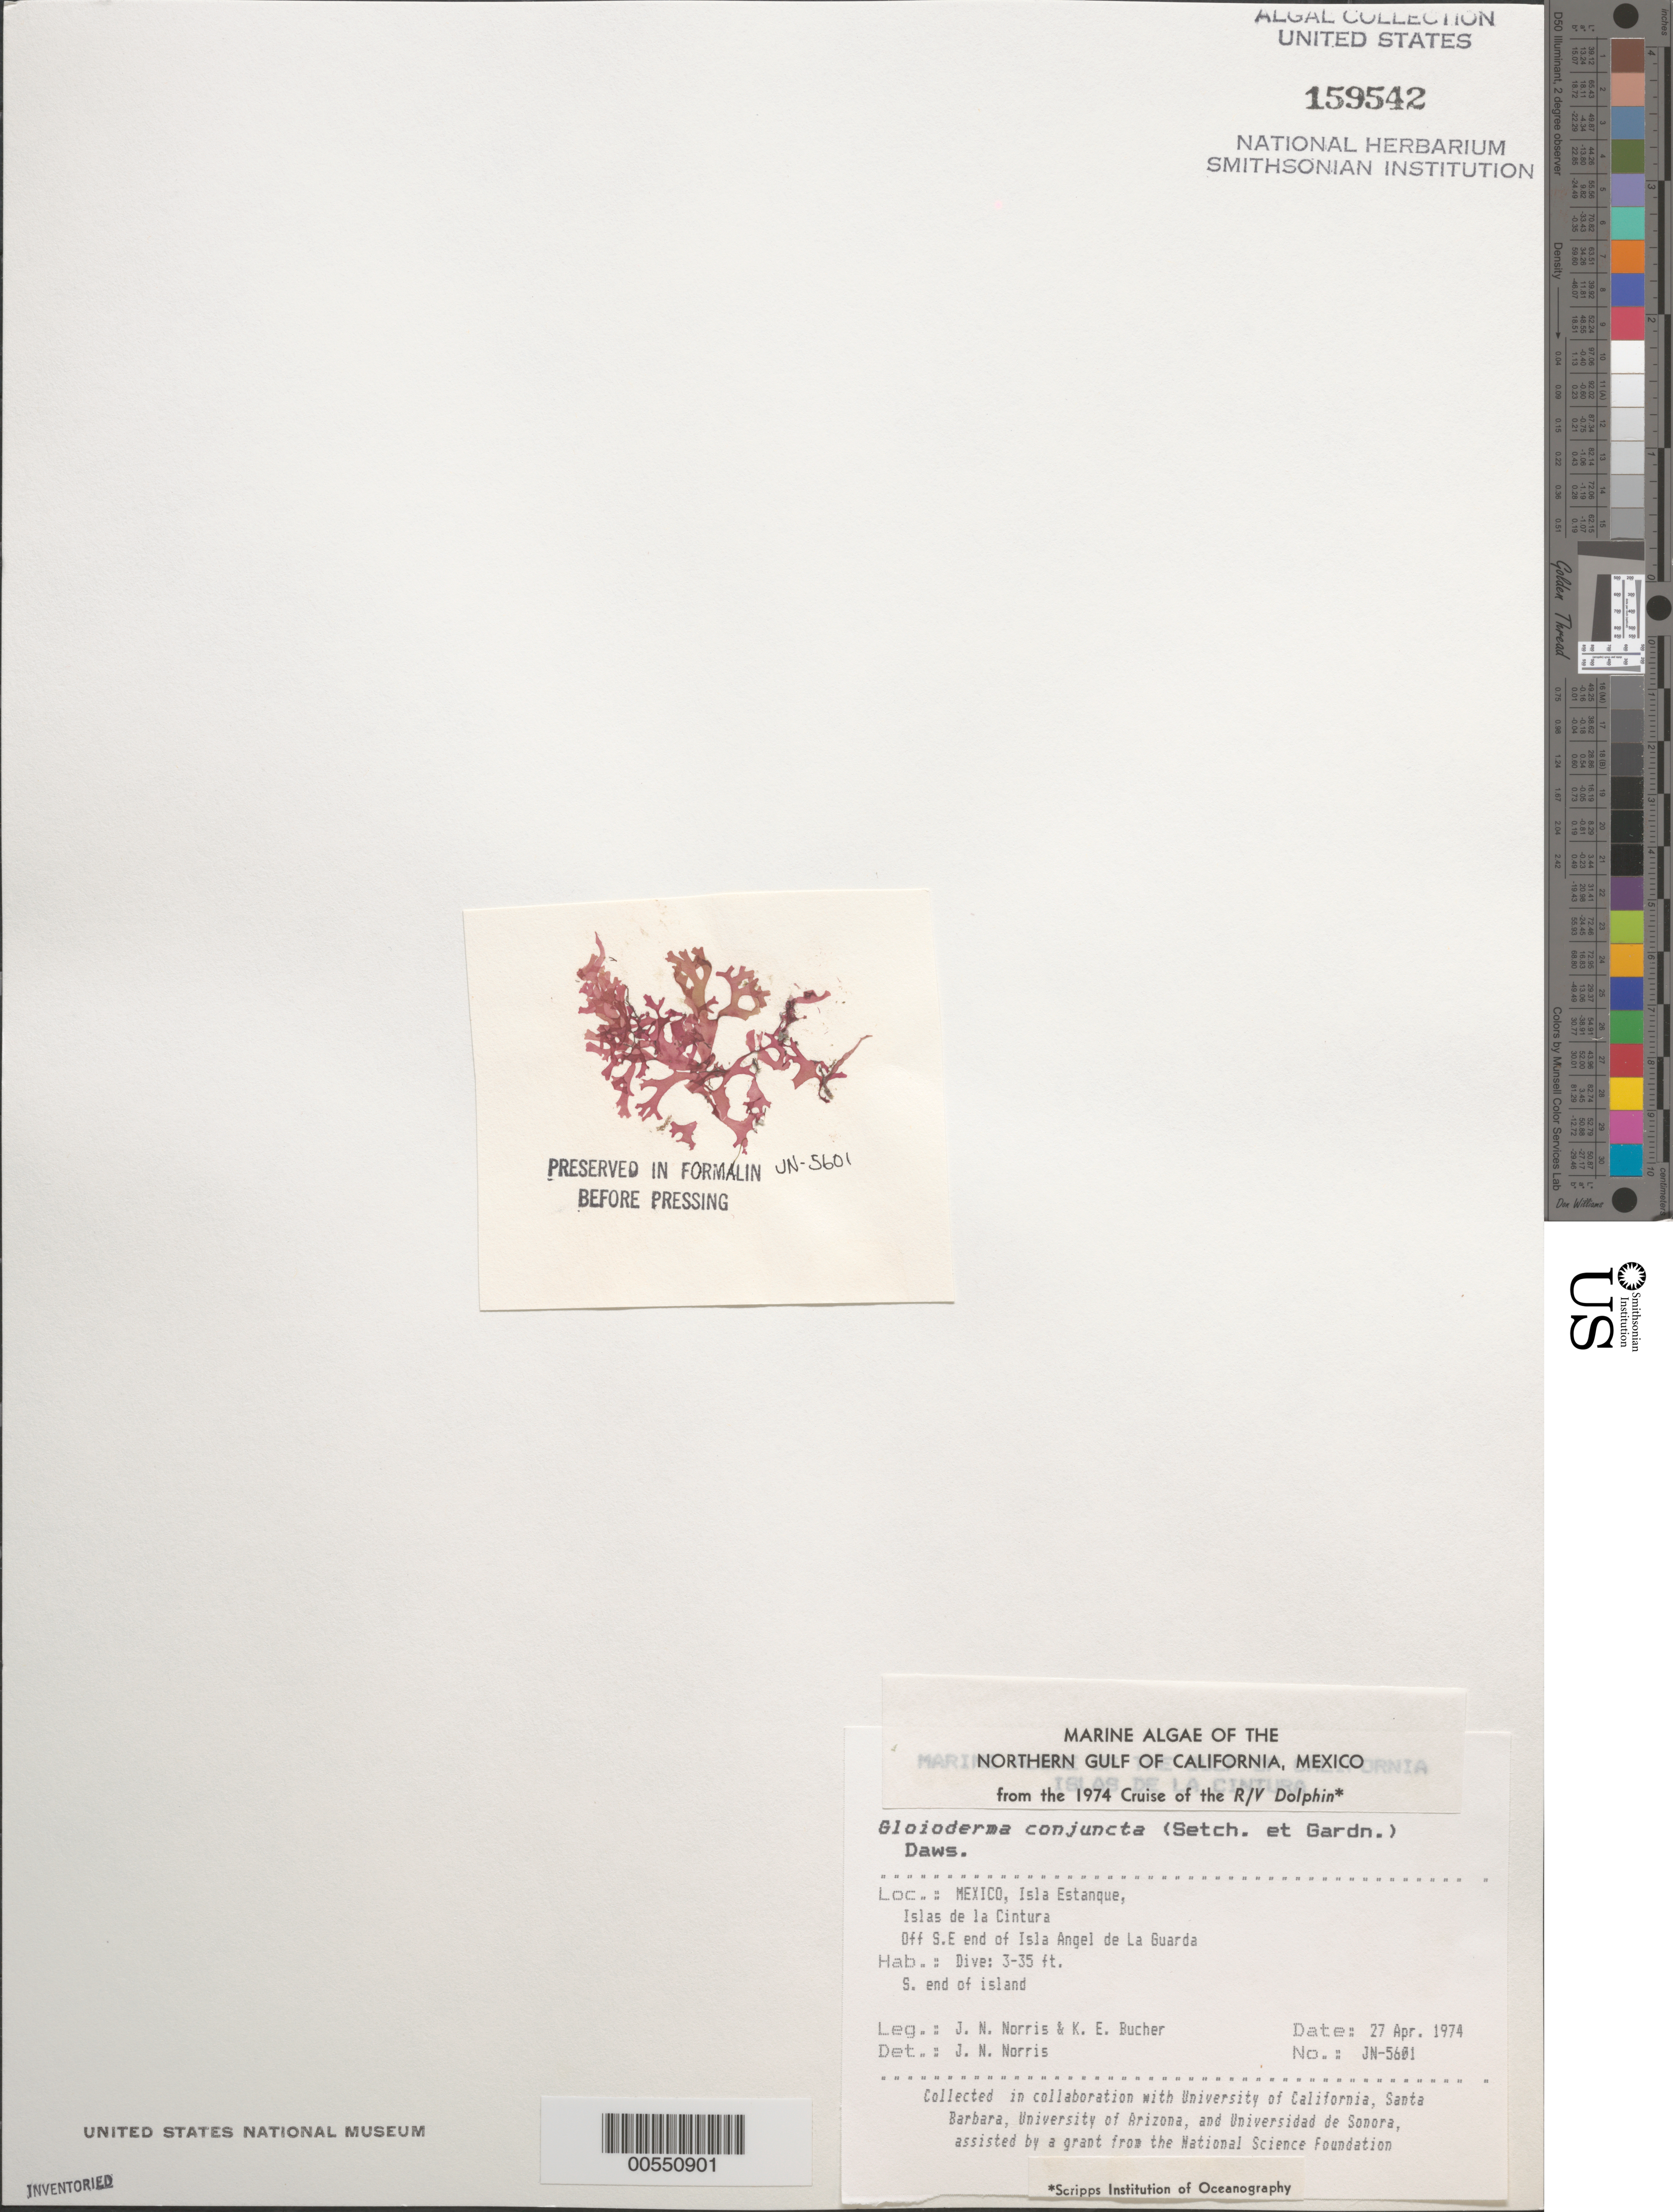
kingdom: Plantae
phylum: Rhodophyta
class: Florideophyceae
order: Rhodymeniales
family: Faucheaceae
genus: Gloioderma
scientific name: Gloioderma conjuncta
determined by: Norris, James N.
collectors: J. N. Norris & K. E. Bucher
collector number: JN-5601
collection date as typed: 27 Apr 1974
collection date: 1974-04-27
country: Mexico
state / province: Baja California Norte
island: Isla Estanque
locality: Off Isla Angel de la Guarda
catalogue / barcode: US 159542